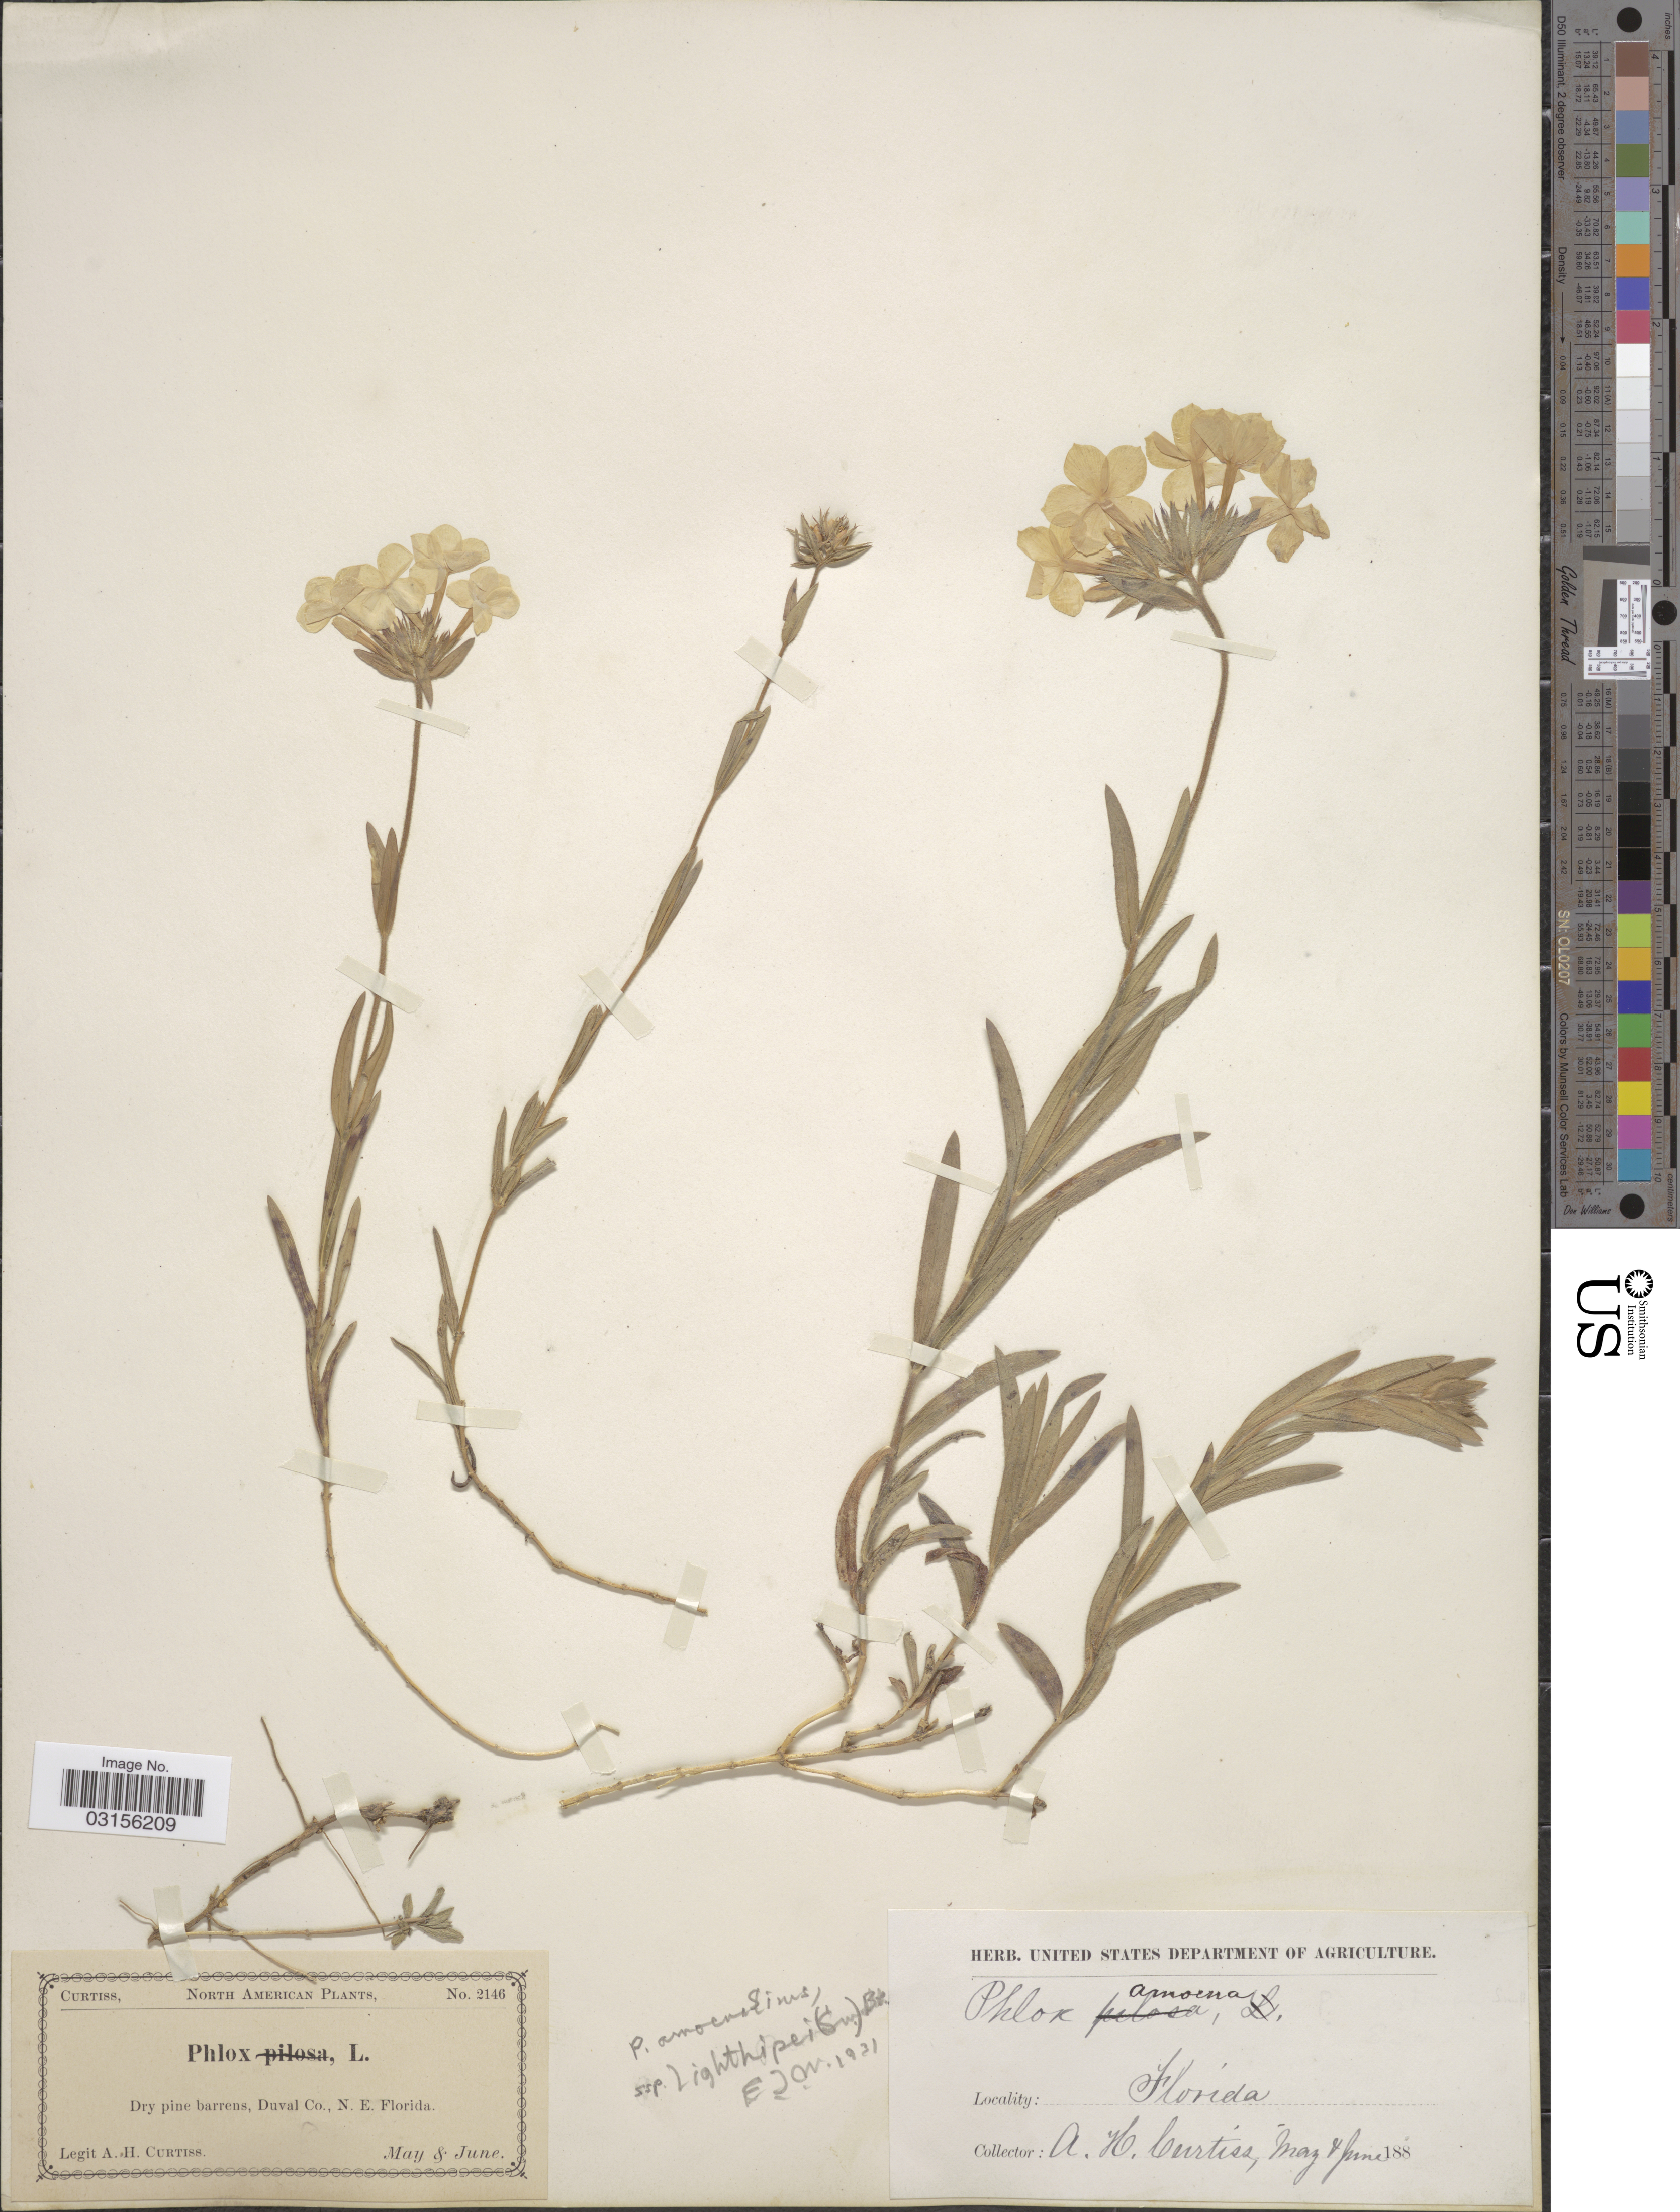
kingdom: Plantae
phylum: Tracheophyta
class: Magnoliopsida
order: Ericales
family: Polemoniaceae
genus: Phlox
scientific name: Phlox amoena subsp. lighthipei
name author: (Small) Wherry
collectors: A. H. Curtiss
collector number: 2146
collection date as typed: May & June 188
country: United States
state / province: Florida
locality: Duval Co., N. E. Florida.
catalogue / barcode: US 103124